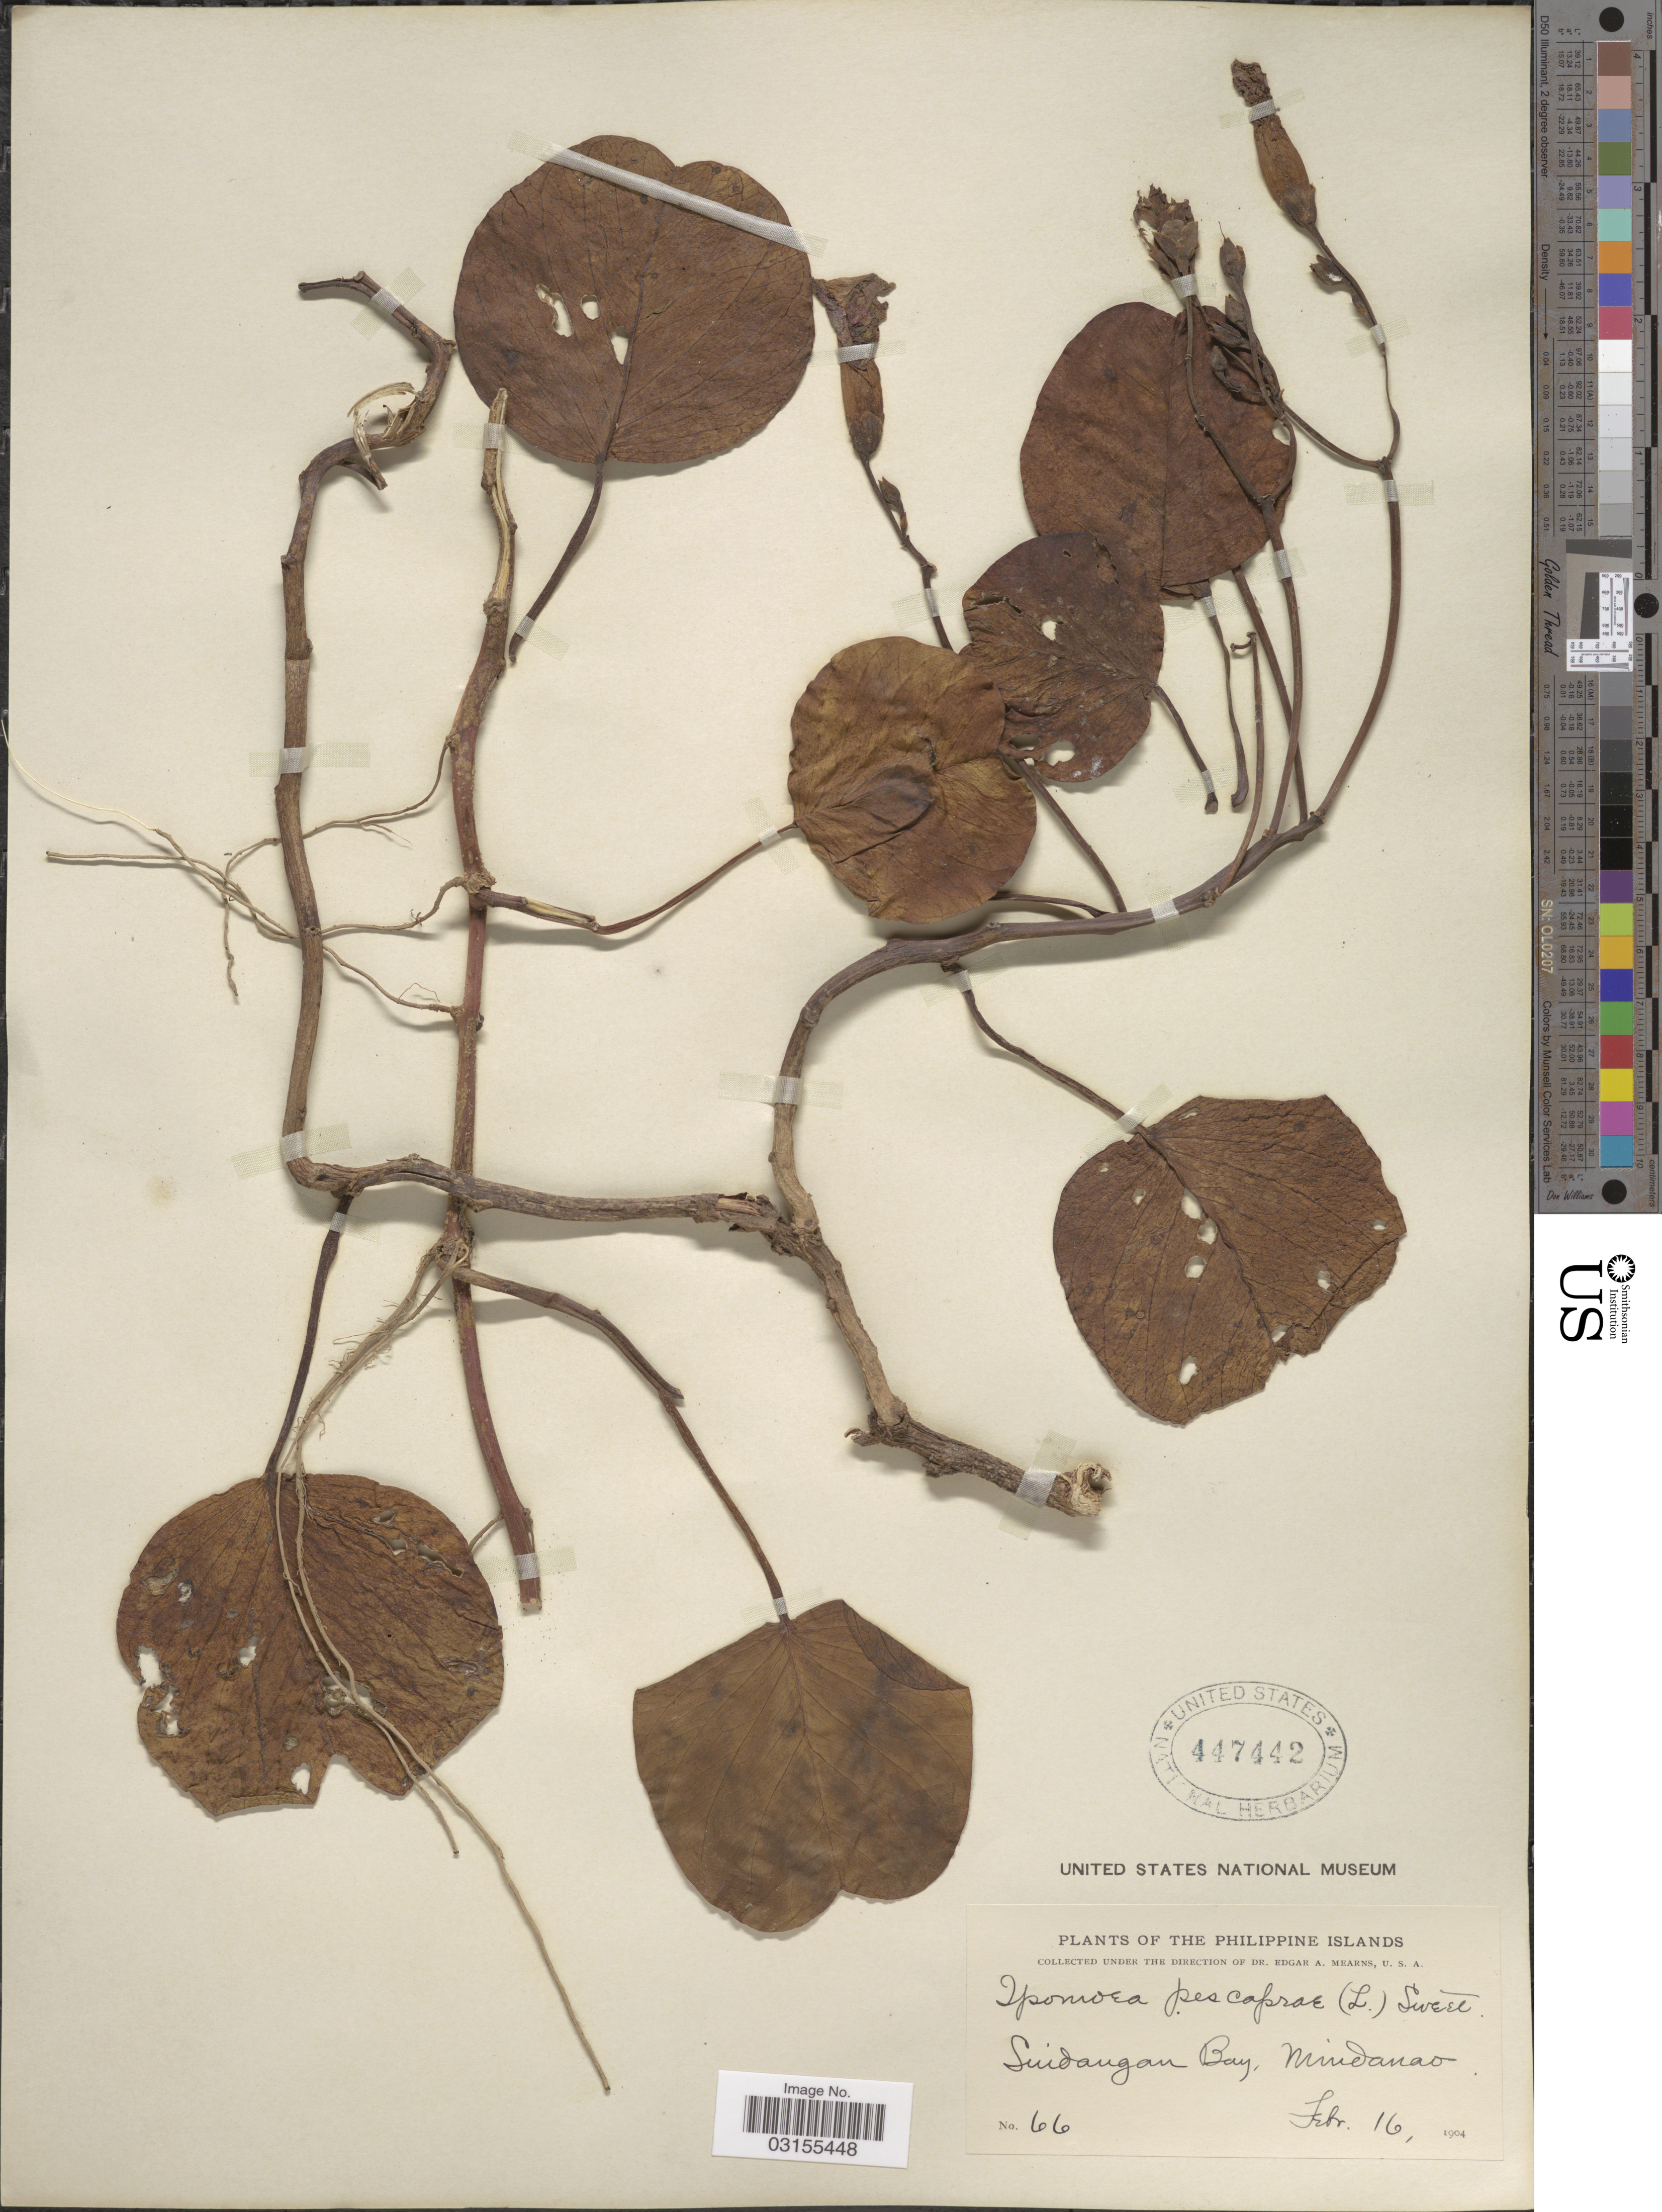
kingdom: Plantae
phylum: Tracheophyta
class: Magnoliopsida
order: Solanales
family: Convolvulaceae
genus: Ipomoea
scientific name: Ipomoea pes-caprae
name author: (L.) R. Br.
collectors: E. A. Mearns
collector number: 66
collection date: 1904-02-16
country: Philippines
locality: The Philippine Island. Sindangan Bay, Mindanao.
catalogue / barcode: US 447442